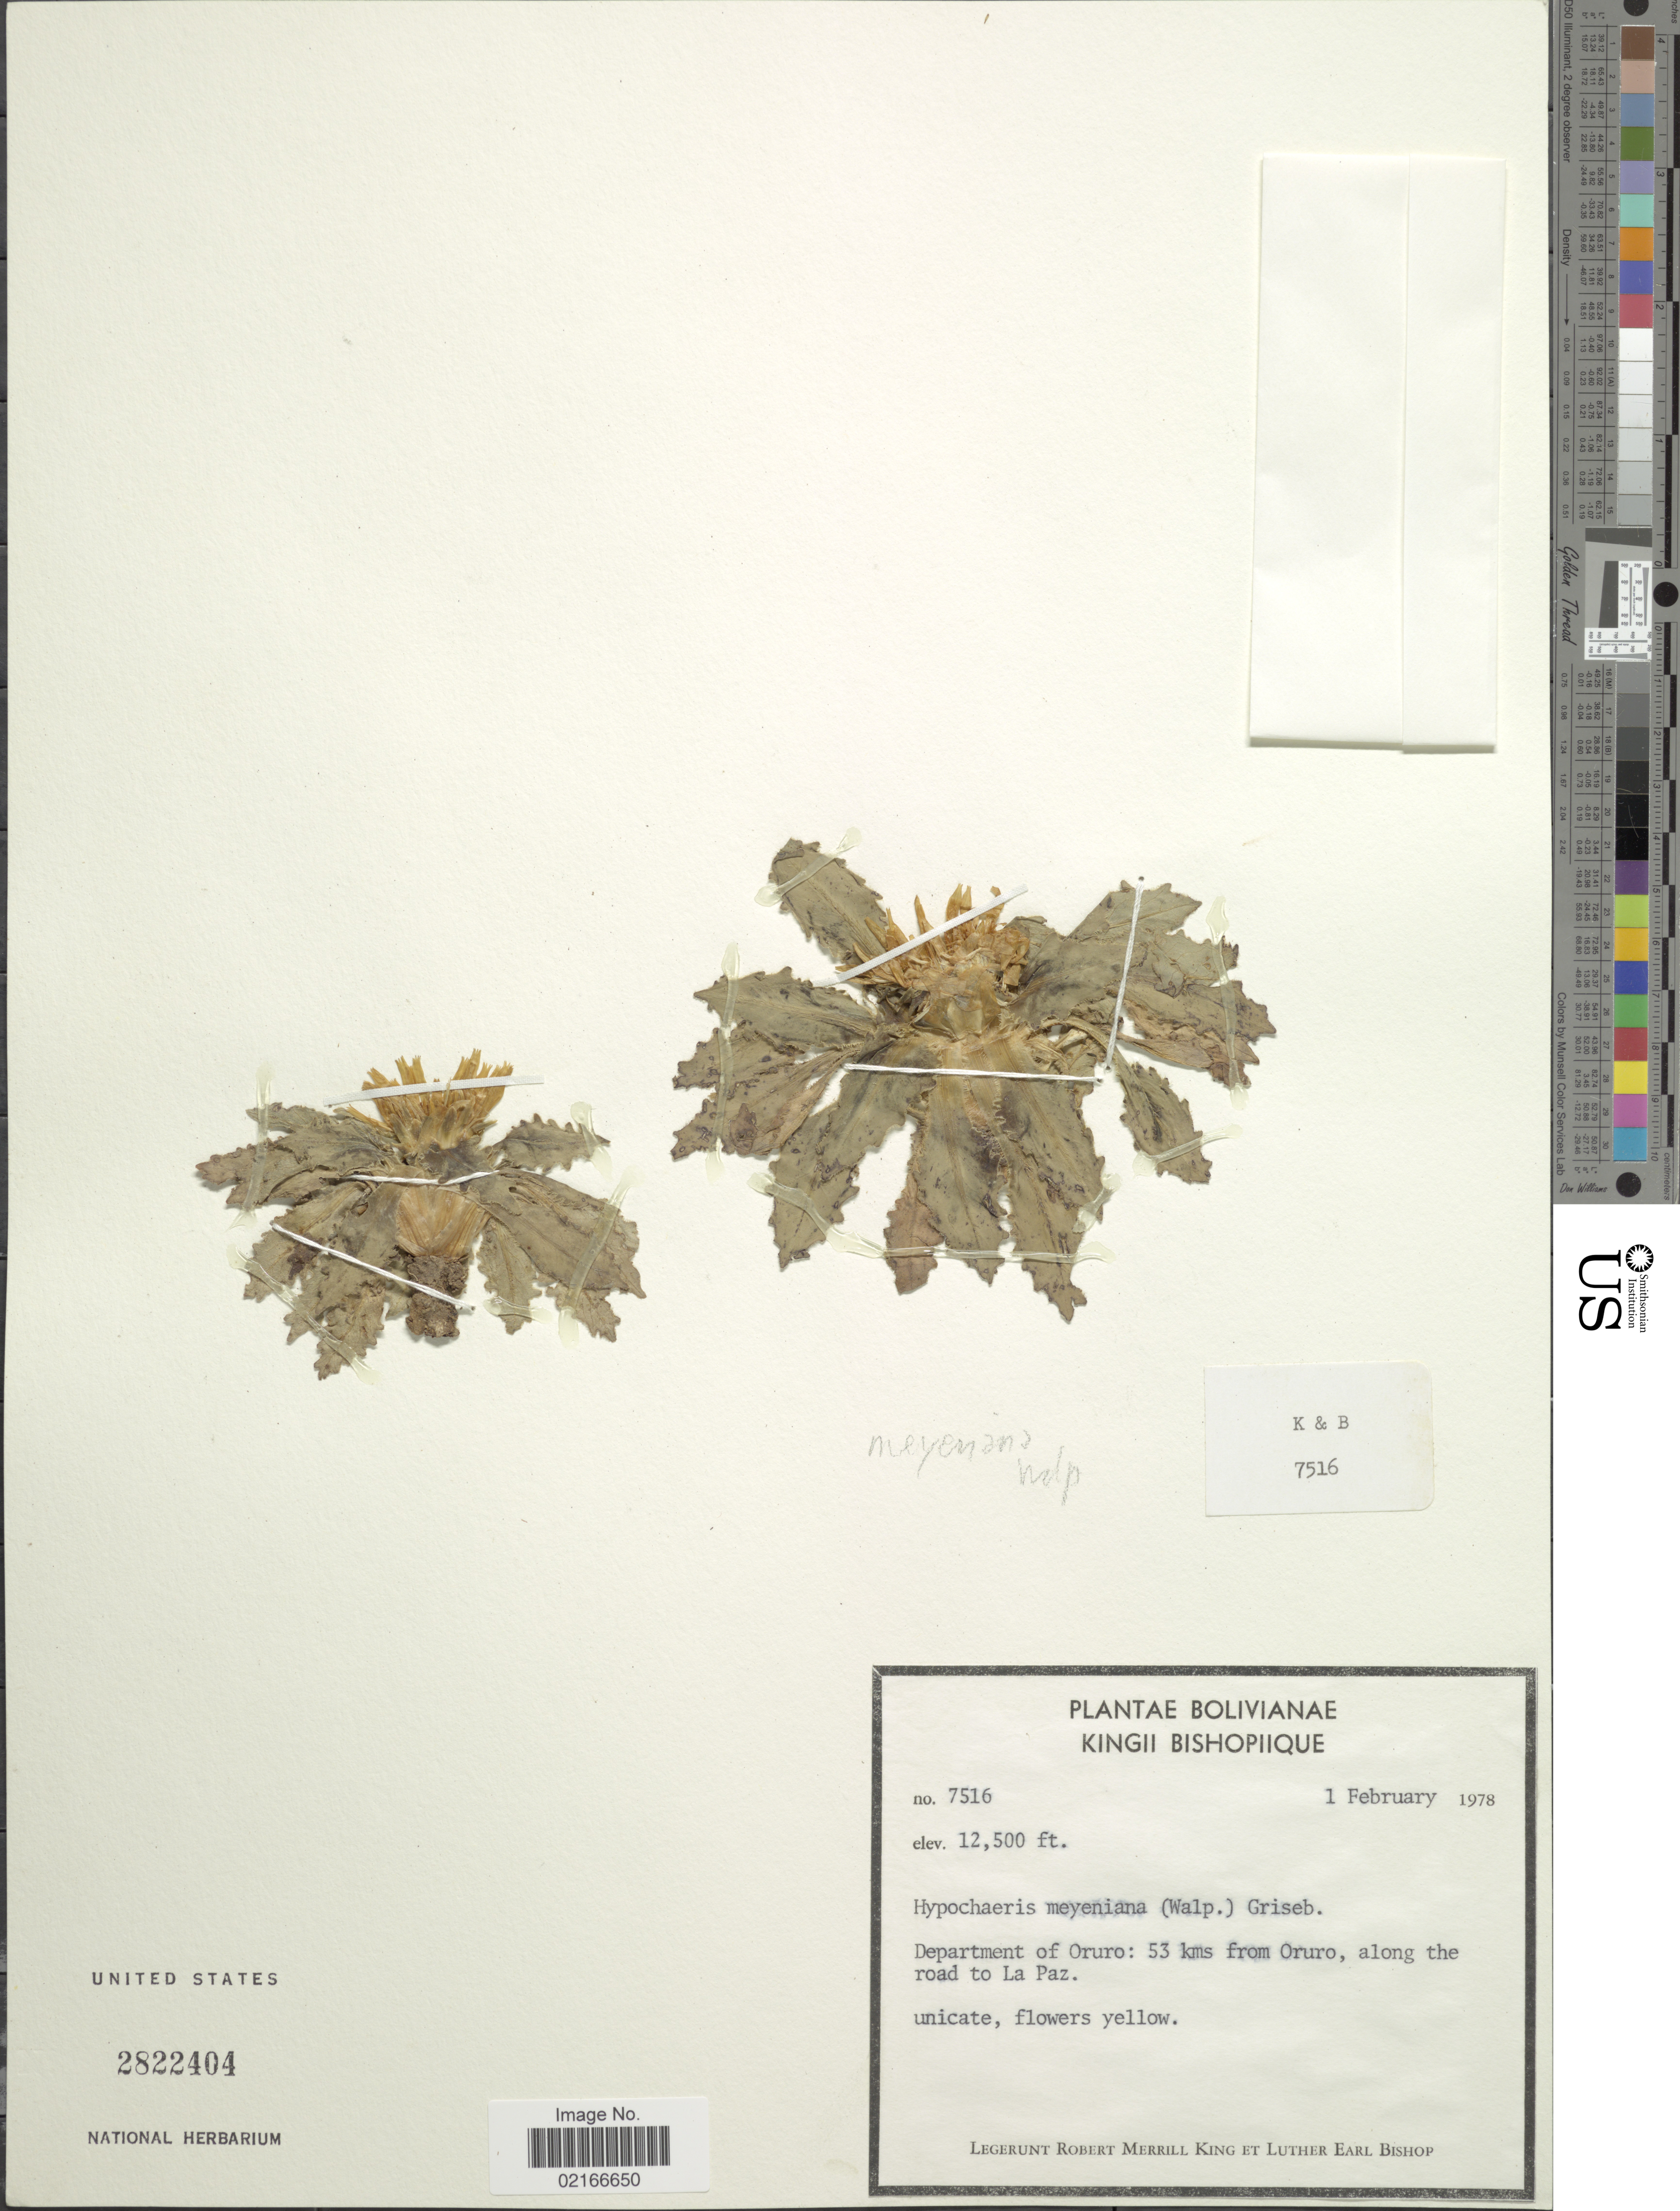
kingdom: Plantae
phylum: Tracheophyta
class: Magnoliopsida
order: Asterales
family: Asteraceae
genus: Hypochaeris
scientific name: Hypochaeris meyeniana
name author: (Walp.) Benth. & Hook. f. ex Griseb.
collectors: R. M. King & L. E. Bishop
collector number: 7516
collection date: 1978-02-01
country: Bolivia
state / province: Oruro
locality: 53 kms from Oruro, along the road to La Paz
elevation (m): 3810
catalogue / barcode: US 2822404